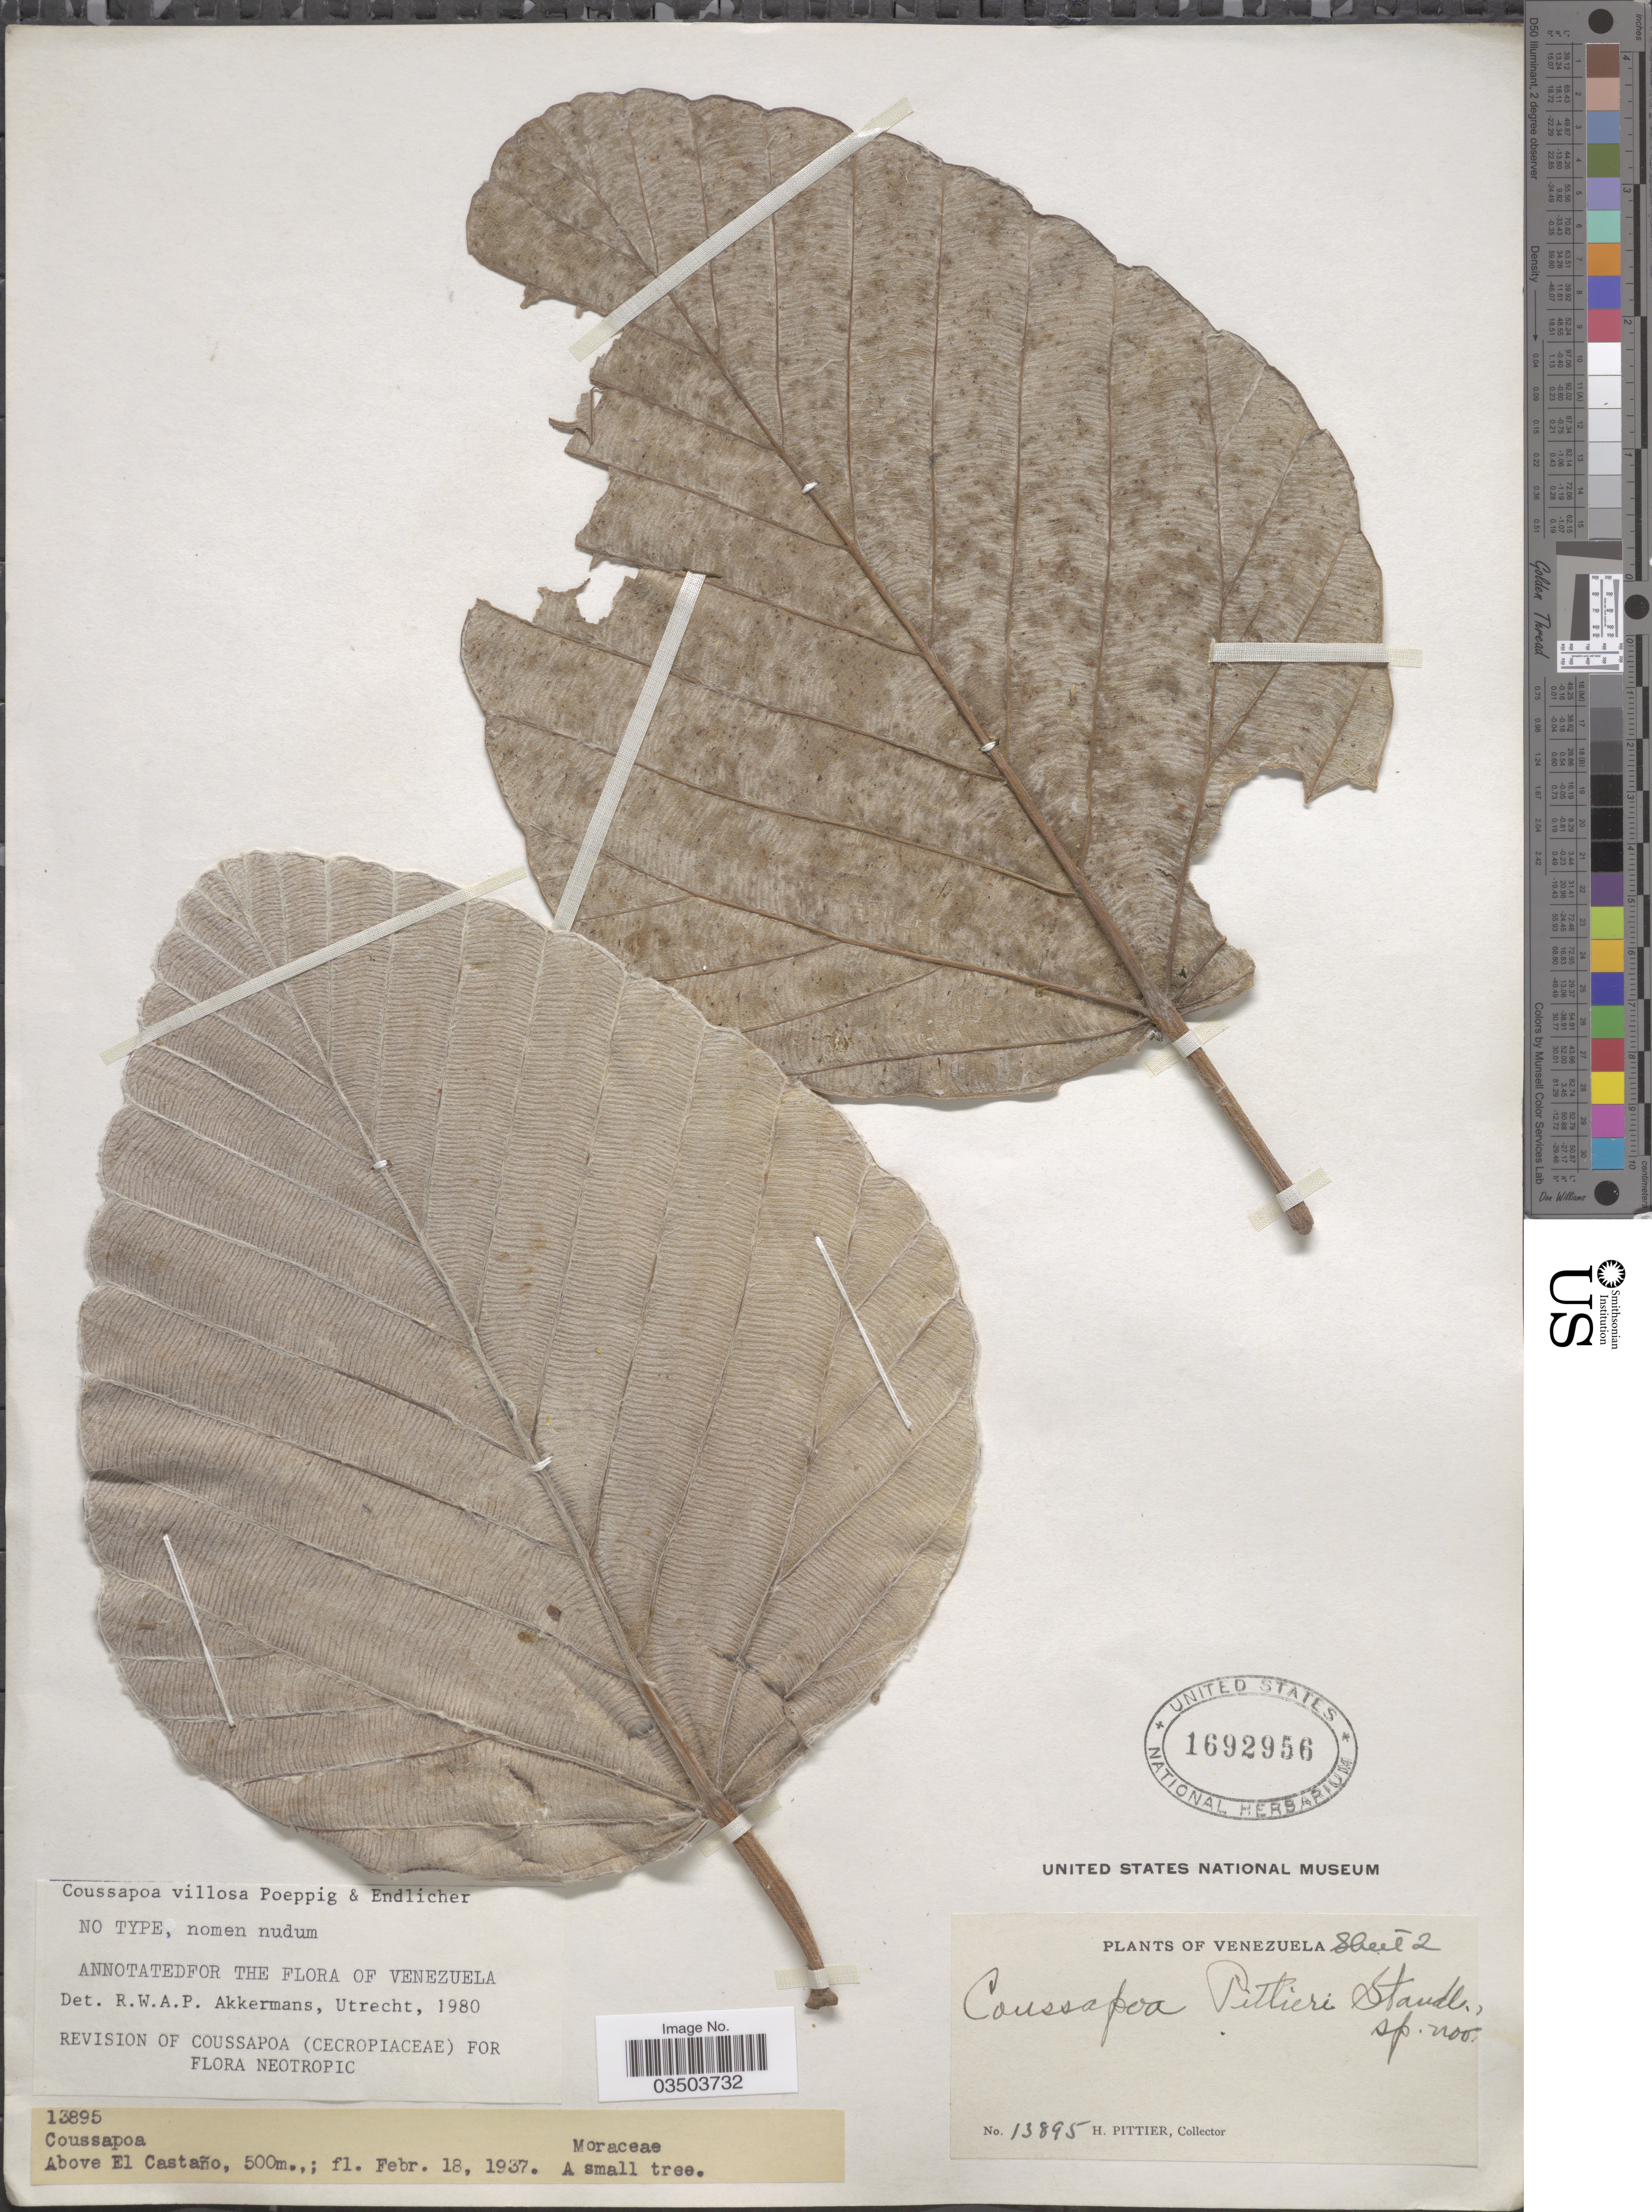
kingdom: Plantae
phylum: Tracheophyta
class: Magnoliopsida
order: Rosales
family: Urticaceae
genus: Coussapoa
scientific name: Coussapoa villosa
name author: Poepp. & Endl.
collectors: H. F. Pittier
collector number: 13895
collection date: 1937-02-18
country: Venezuela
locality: Above El Castaño.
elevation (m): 500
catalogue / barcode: US 1692956